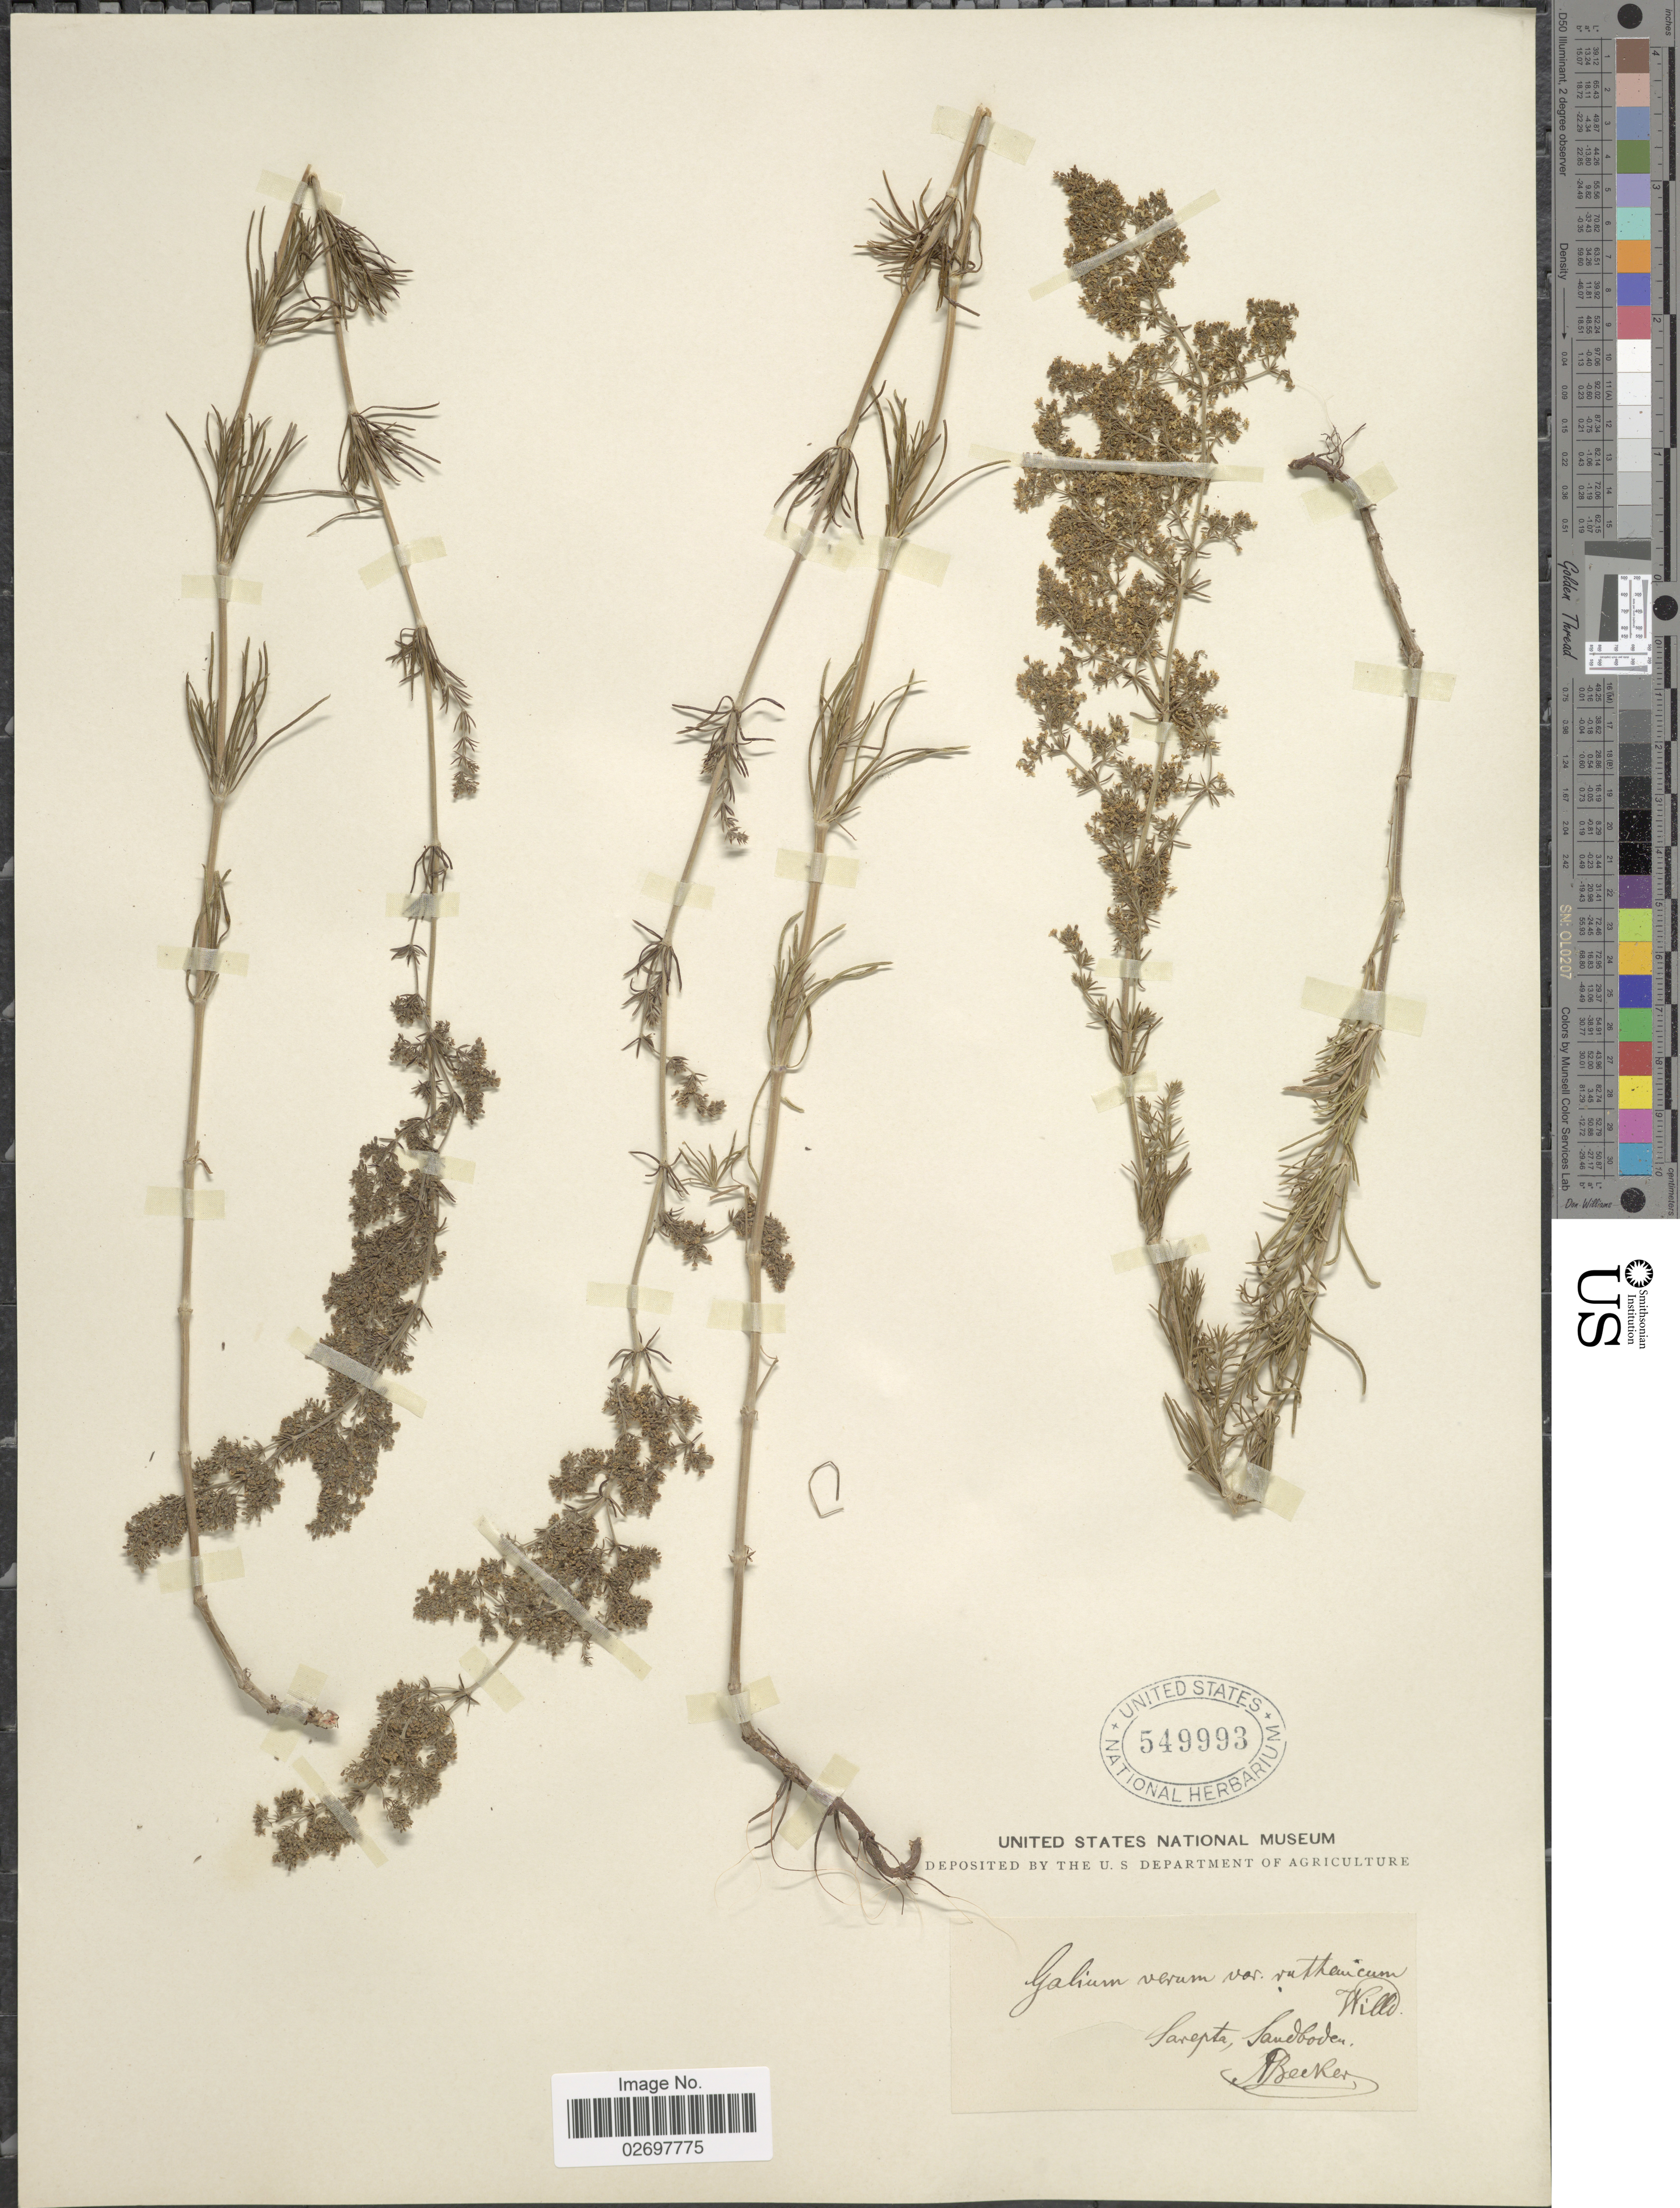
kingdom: Plantae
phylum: Tracheophyta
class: Magnoliopsida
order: Gentianales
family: Rubiaceae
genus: Galium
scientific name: Galium verum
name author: L.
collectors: A. Becker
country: Russian Federation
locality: Sarepta, Sandboden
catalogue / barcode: US 549993